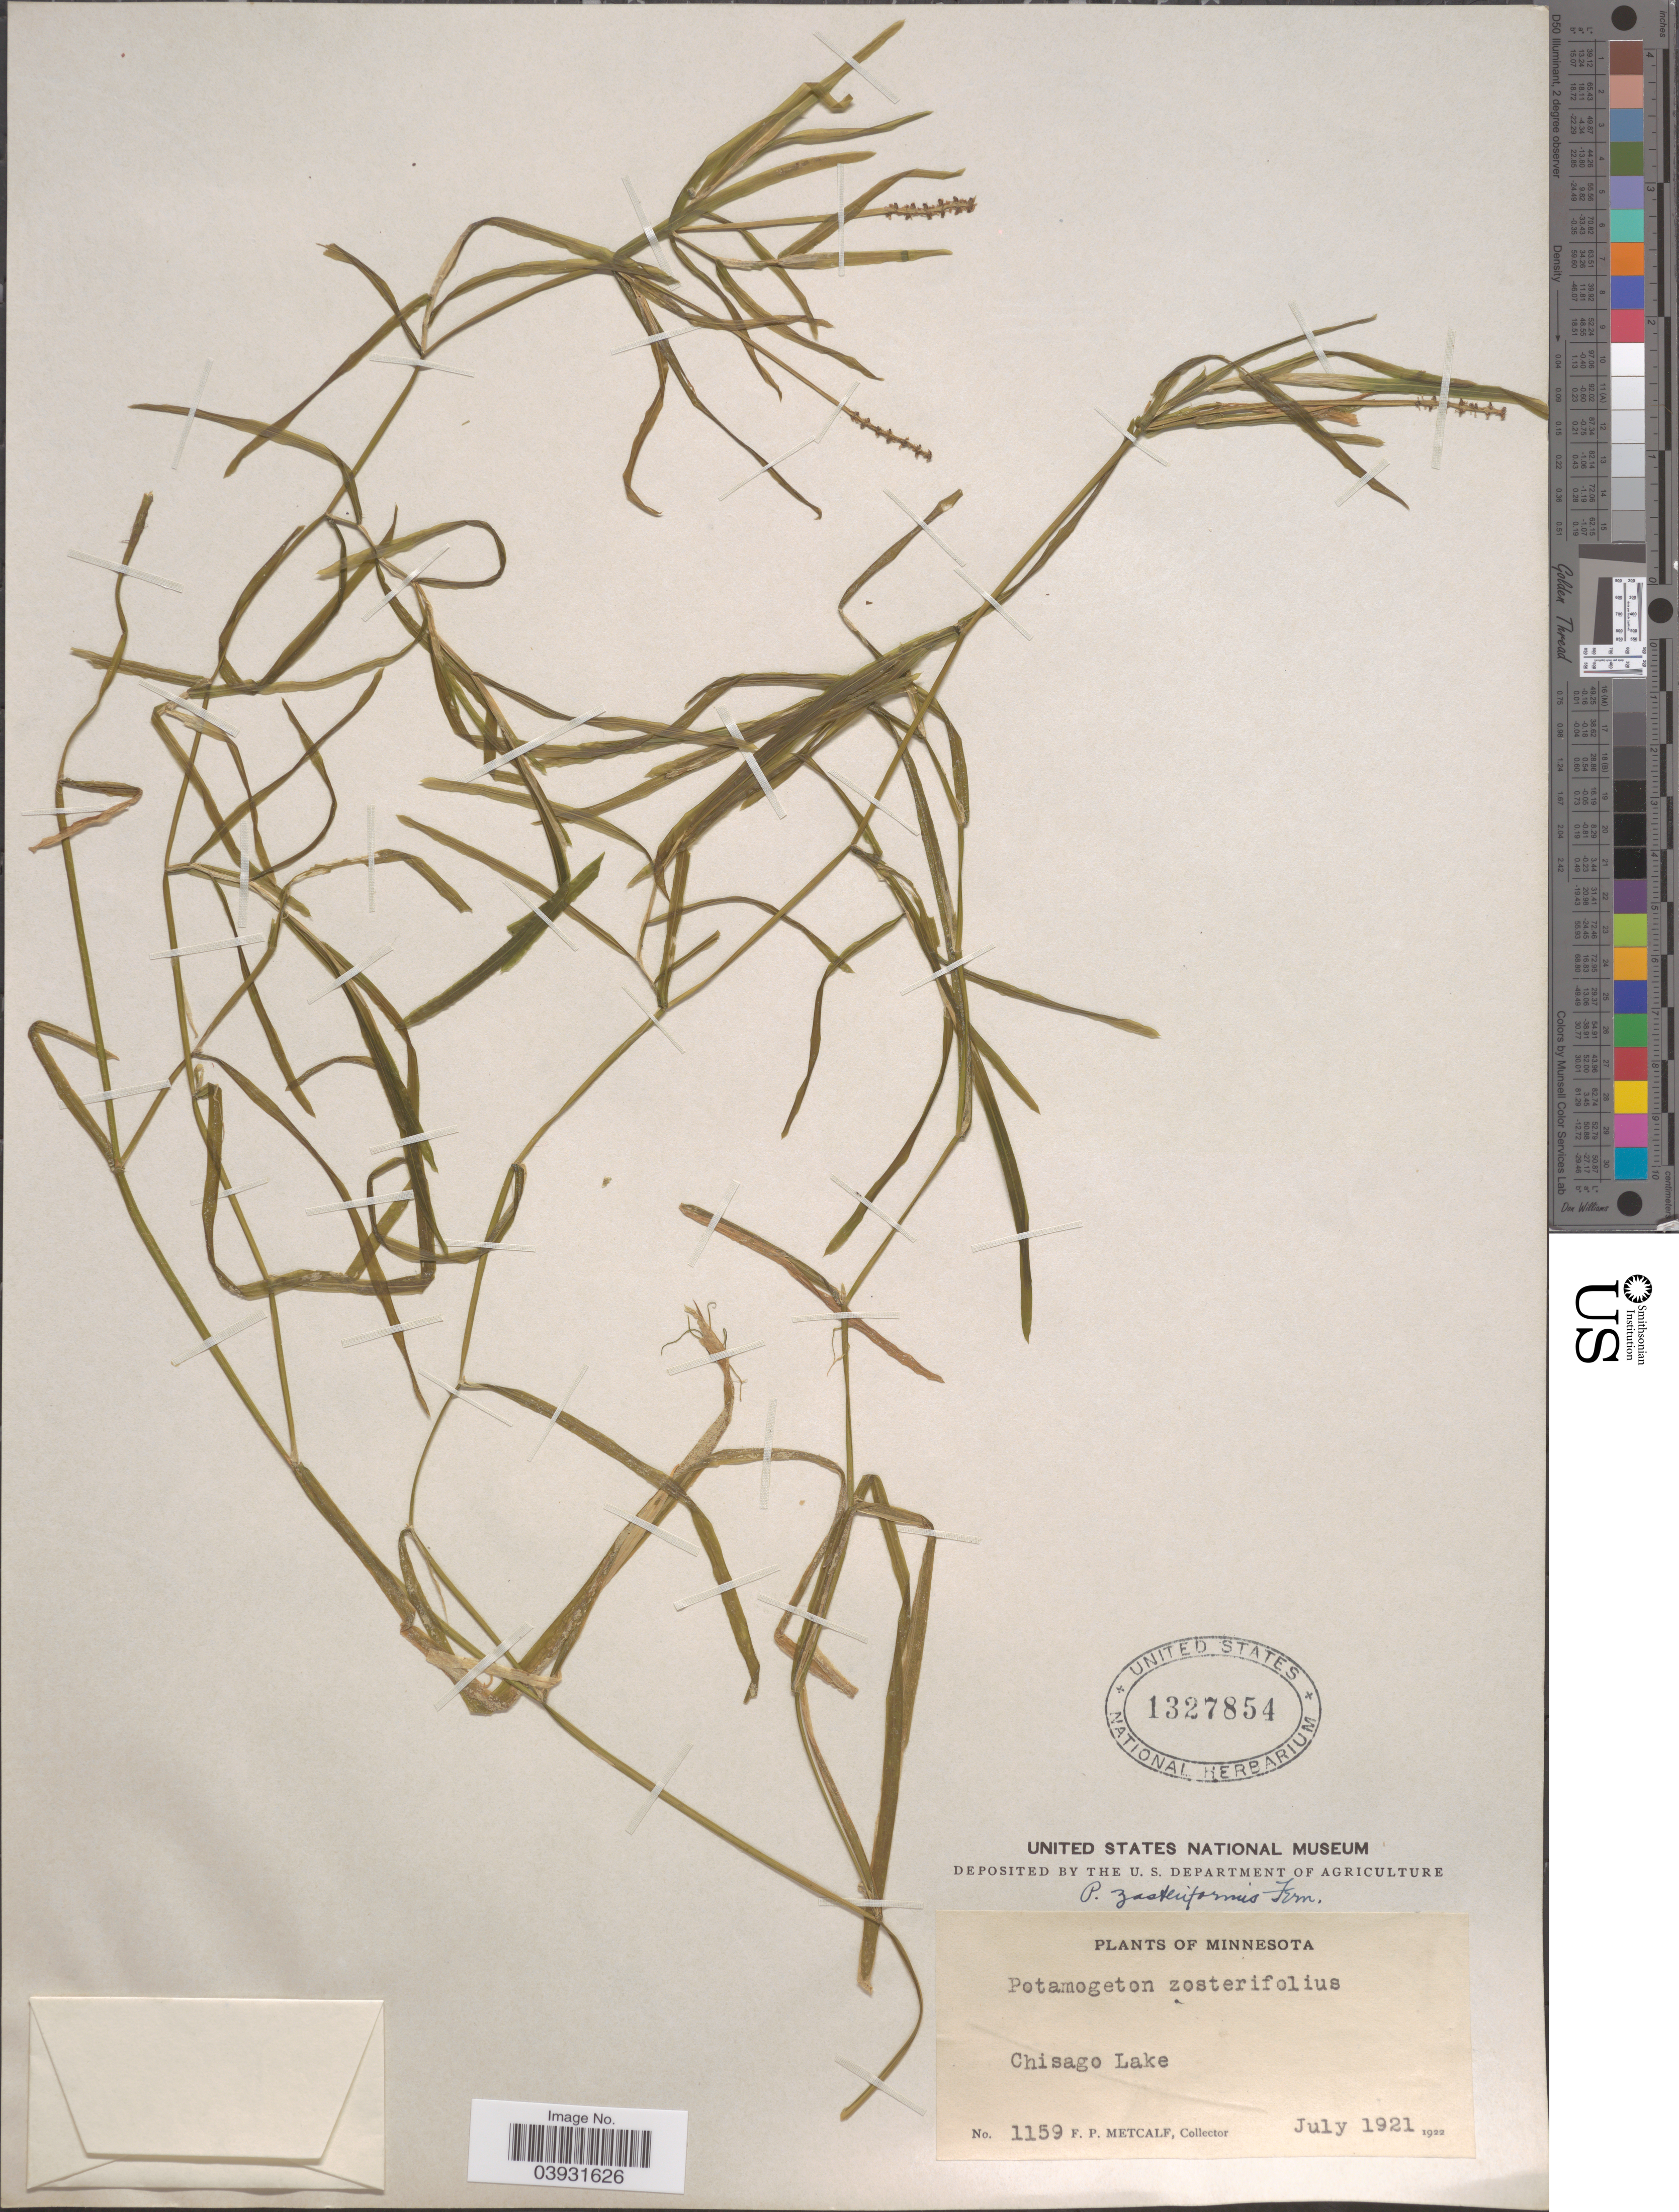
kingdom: Plantae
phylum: Tracheophyta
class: Liliopsida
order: Alismatales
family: Potamogetonaceae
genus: Potamogeton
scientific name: Potamogeton zosterifolius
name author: Schumach.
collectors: F. Metcalf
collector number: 1159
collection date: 1921-07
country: United States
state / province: Minnesota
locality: Chisago Lake.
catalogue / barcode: US 1327854